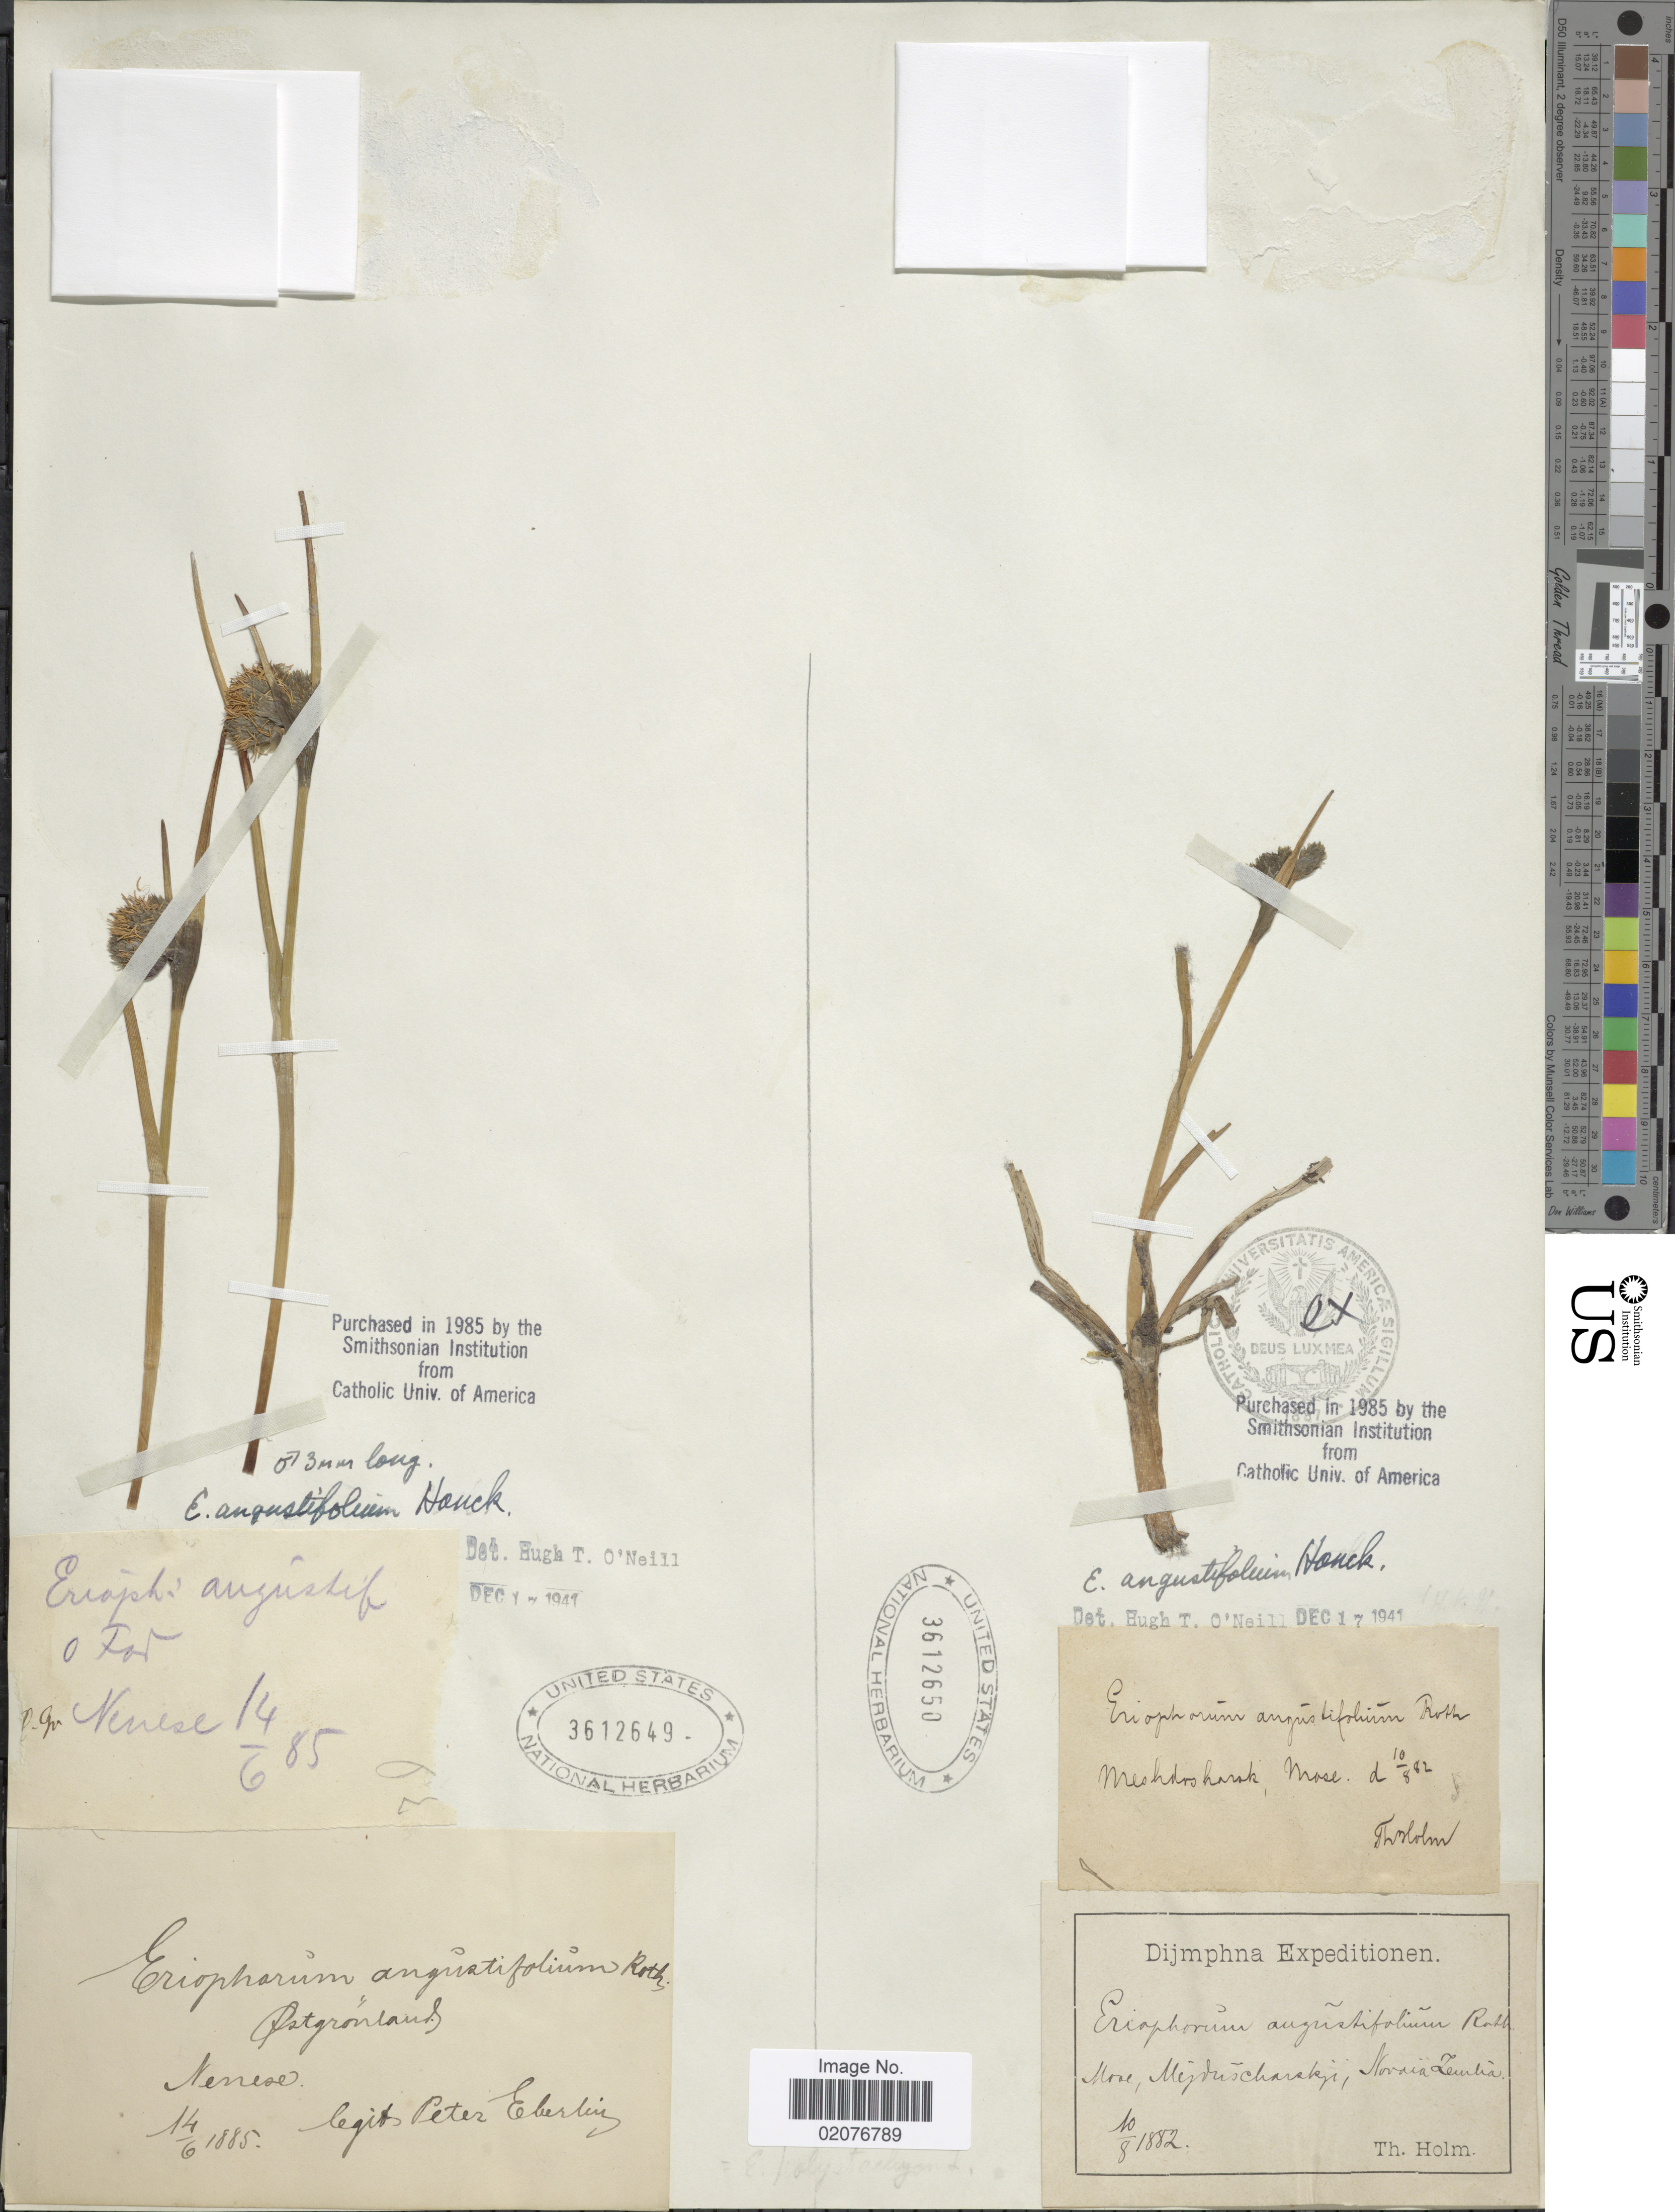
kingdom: Plantae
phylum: Tracheophyta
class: Liliopsida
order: Poales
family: Cyperaceae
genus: Eriophorum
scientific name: Eriophorum angustifolium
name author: Honck.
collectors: P. Eberlin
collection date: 1885-06-14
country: Greenland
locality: Ostgrönland, Nenese [interpreted]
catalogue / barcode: US 3612649